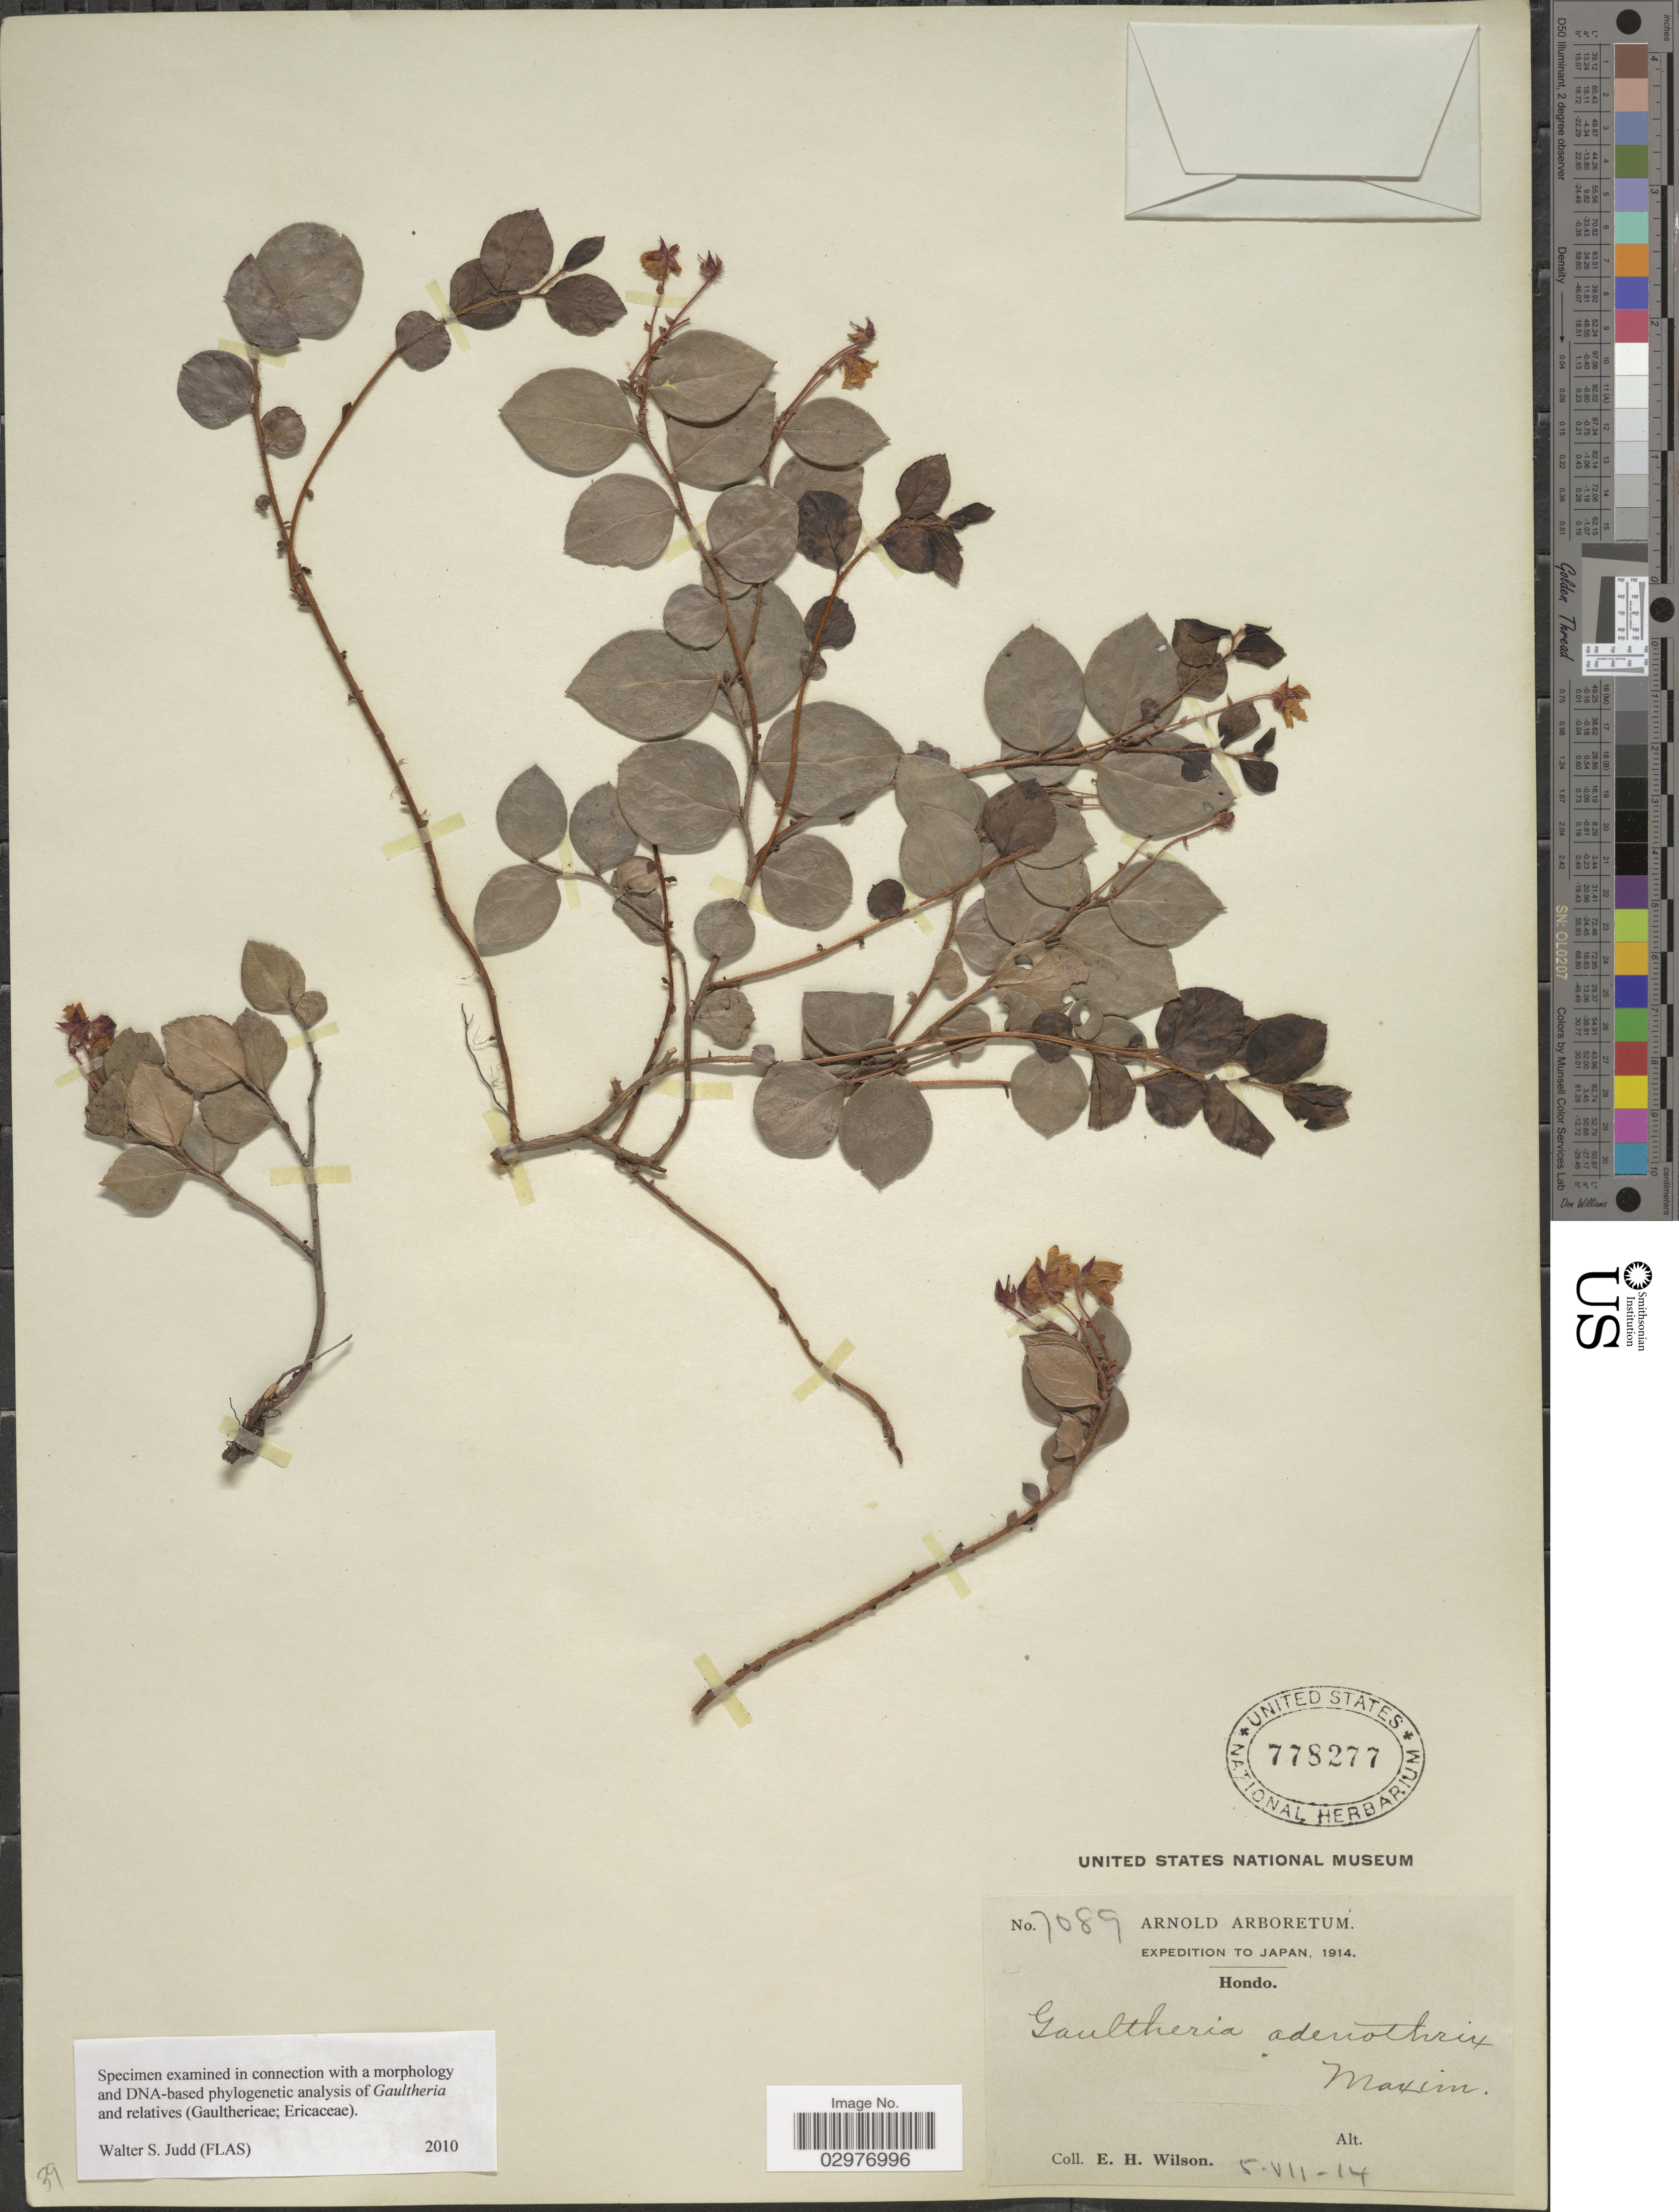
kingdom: Plantae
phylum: Tracheophyta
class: Magnoliopsida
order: Ericales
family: Ericaceae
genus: Gaultheria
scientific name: Gaultheria adenothrix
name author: (Miq.) Maxim.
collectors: E. Wilson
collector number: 7089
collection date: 1914-07-05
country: Japan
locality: Hondo.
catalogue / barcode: US 778277